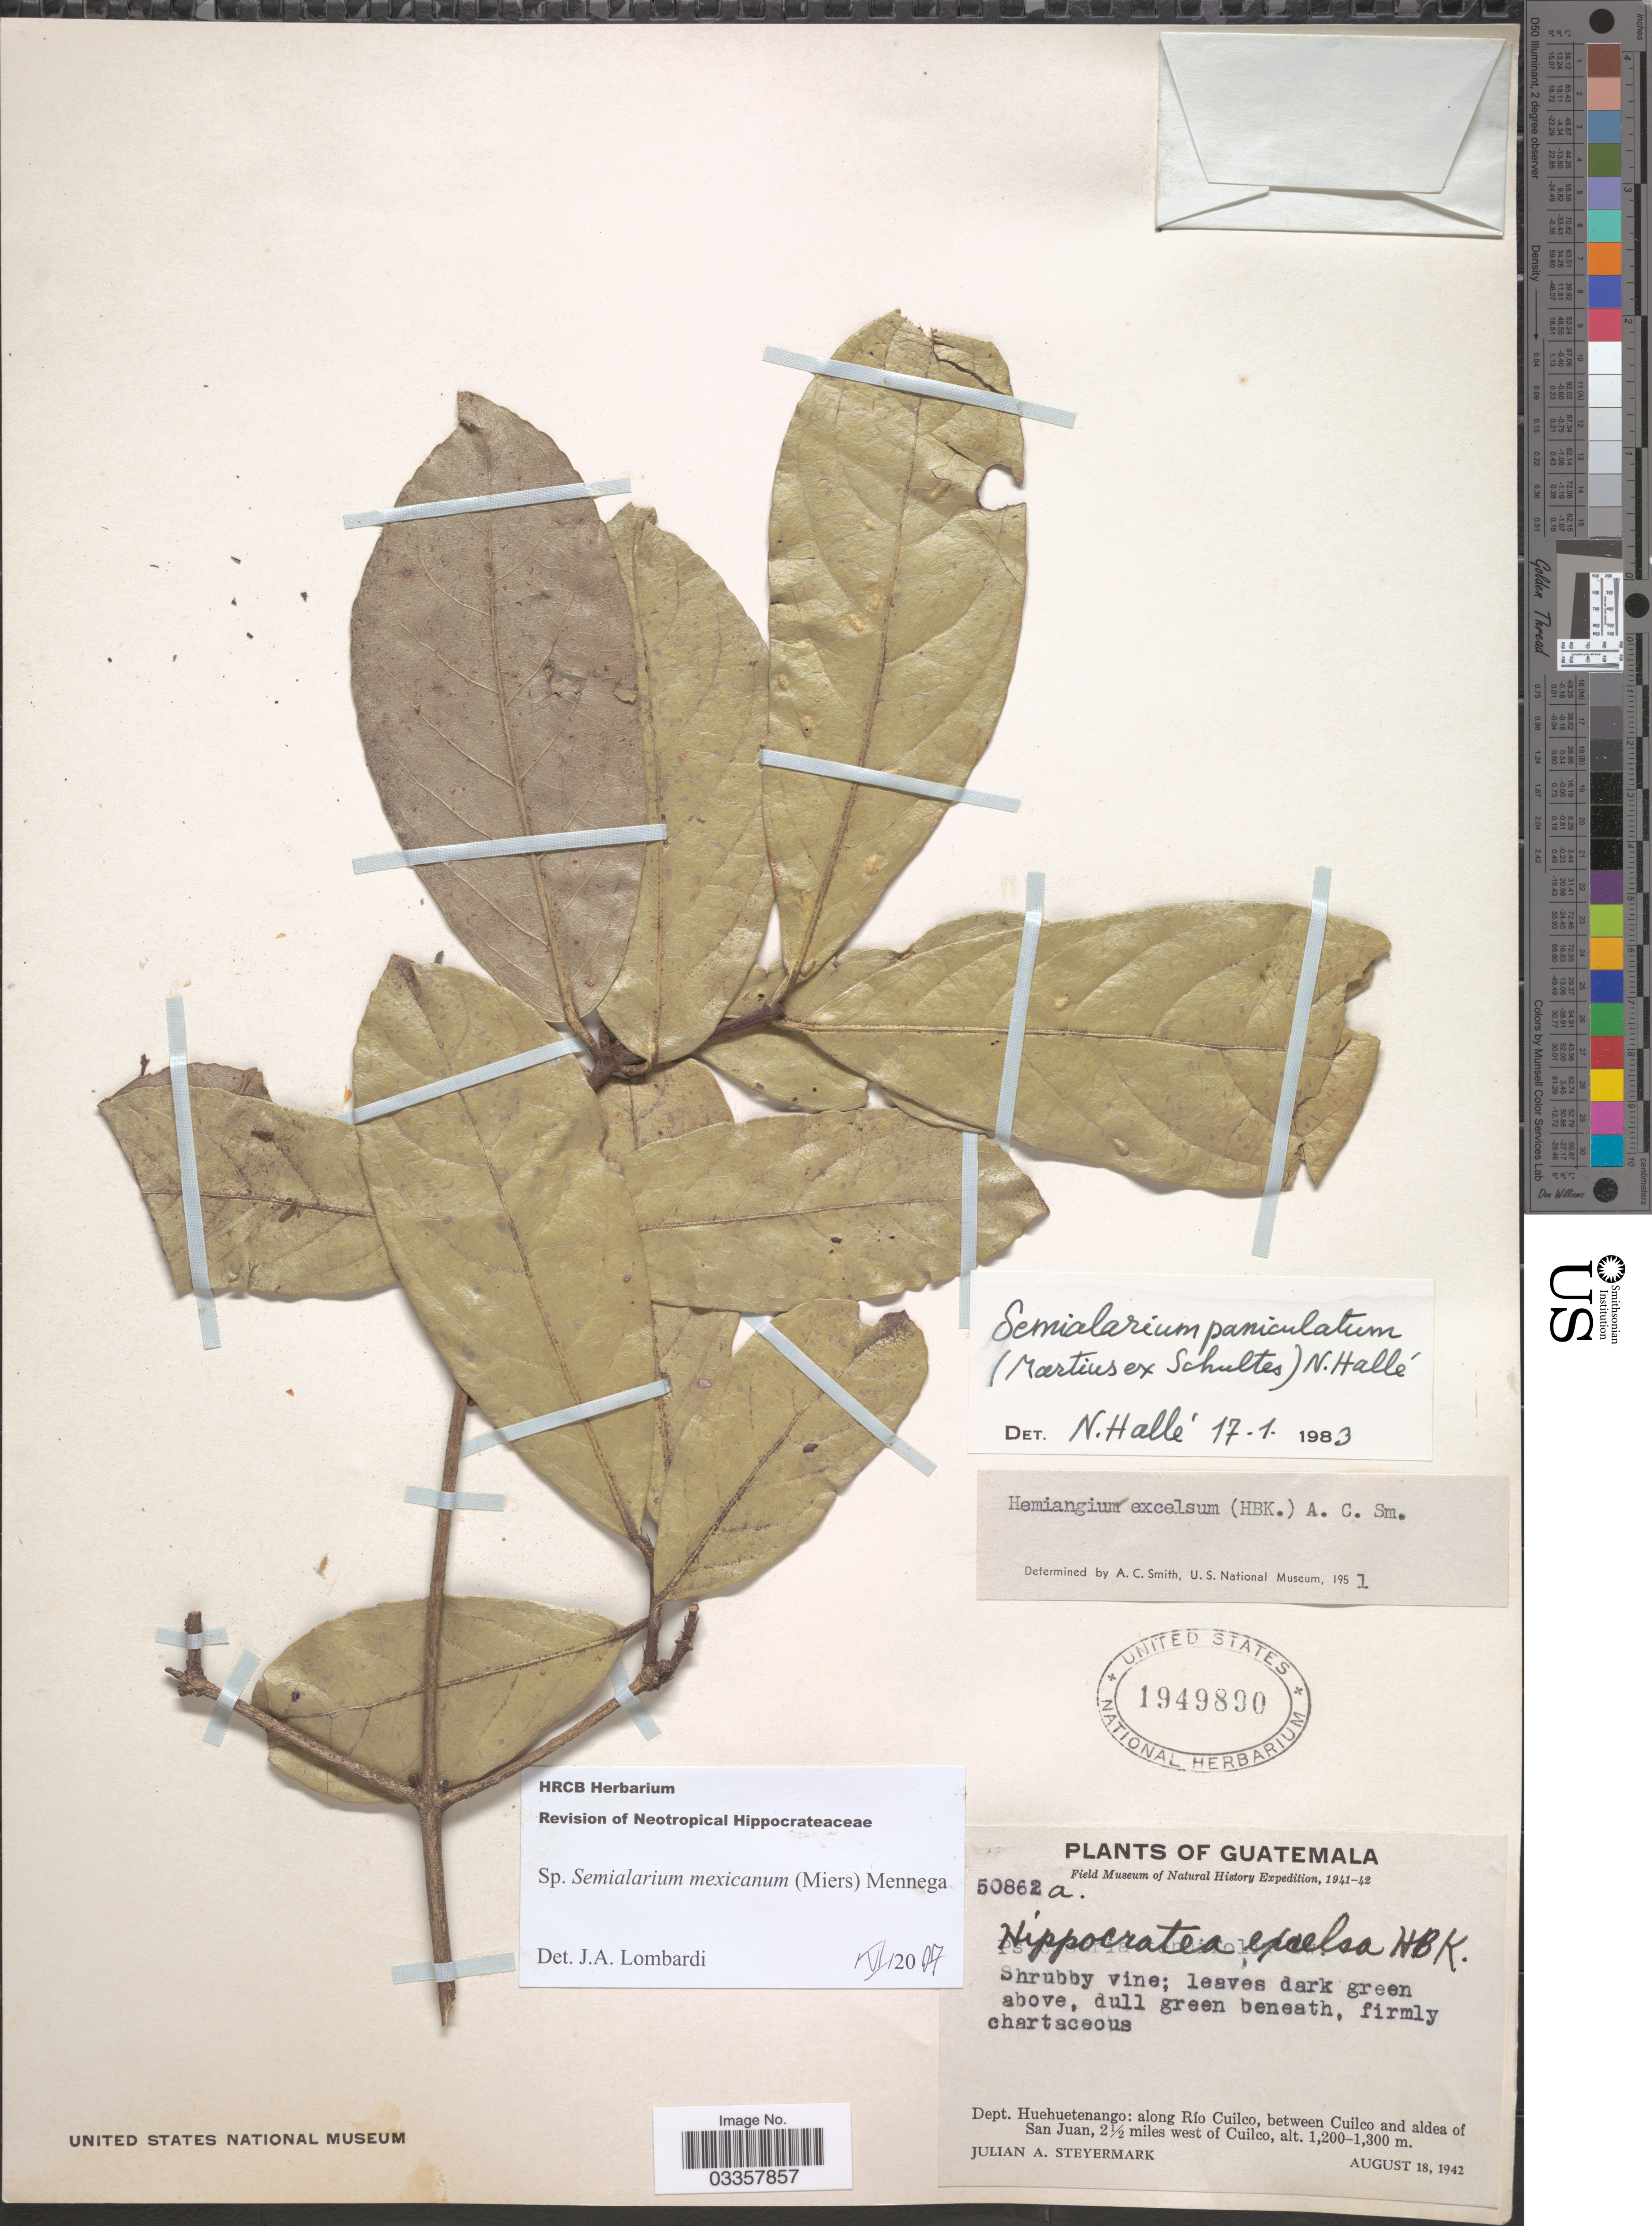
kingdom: Plantae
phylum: Tracheophyta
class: Magnoliopsida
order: Celastrales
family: Celastraceae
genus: Semialarium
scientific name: Semialarium mexicanum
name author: (Miers) Mennega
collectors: J. Steyermark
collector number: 50862a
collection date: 1942-08-18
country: Guatemala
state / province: Huehuetenango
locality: Dept. Huehuetenango: along Río Cuilco, between Cuilco and aldea of San Juan, 2½ miles west of Cuilco.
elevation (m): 1200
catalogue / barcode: US 1949890